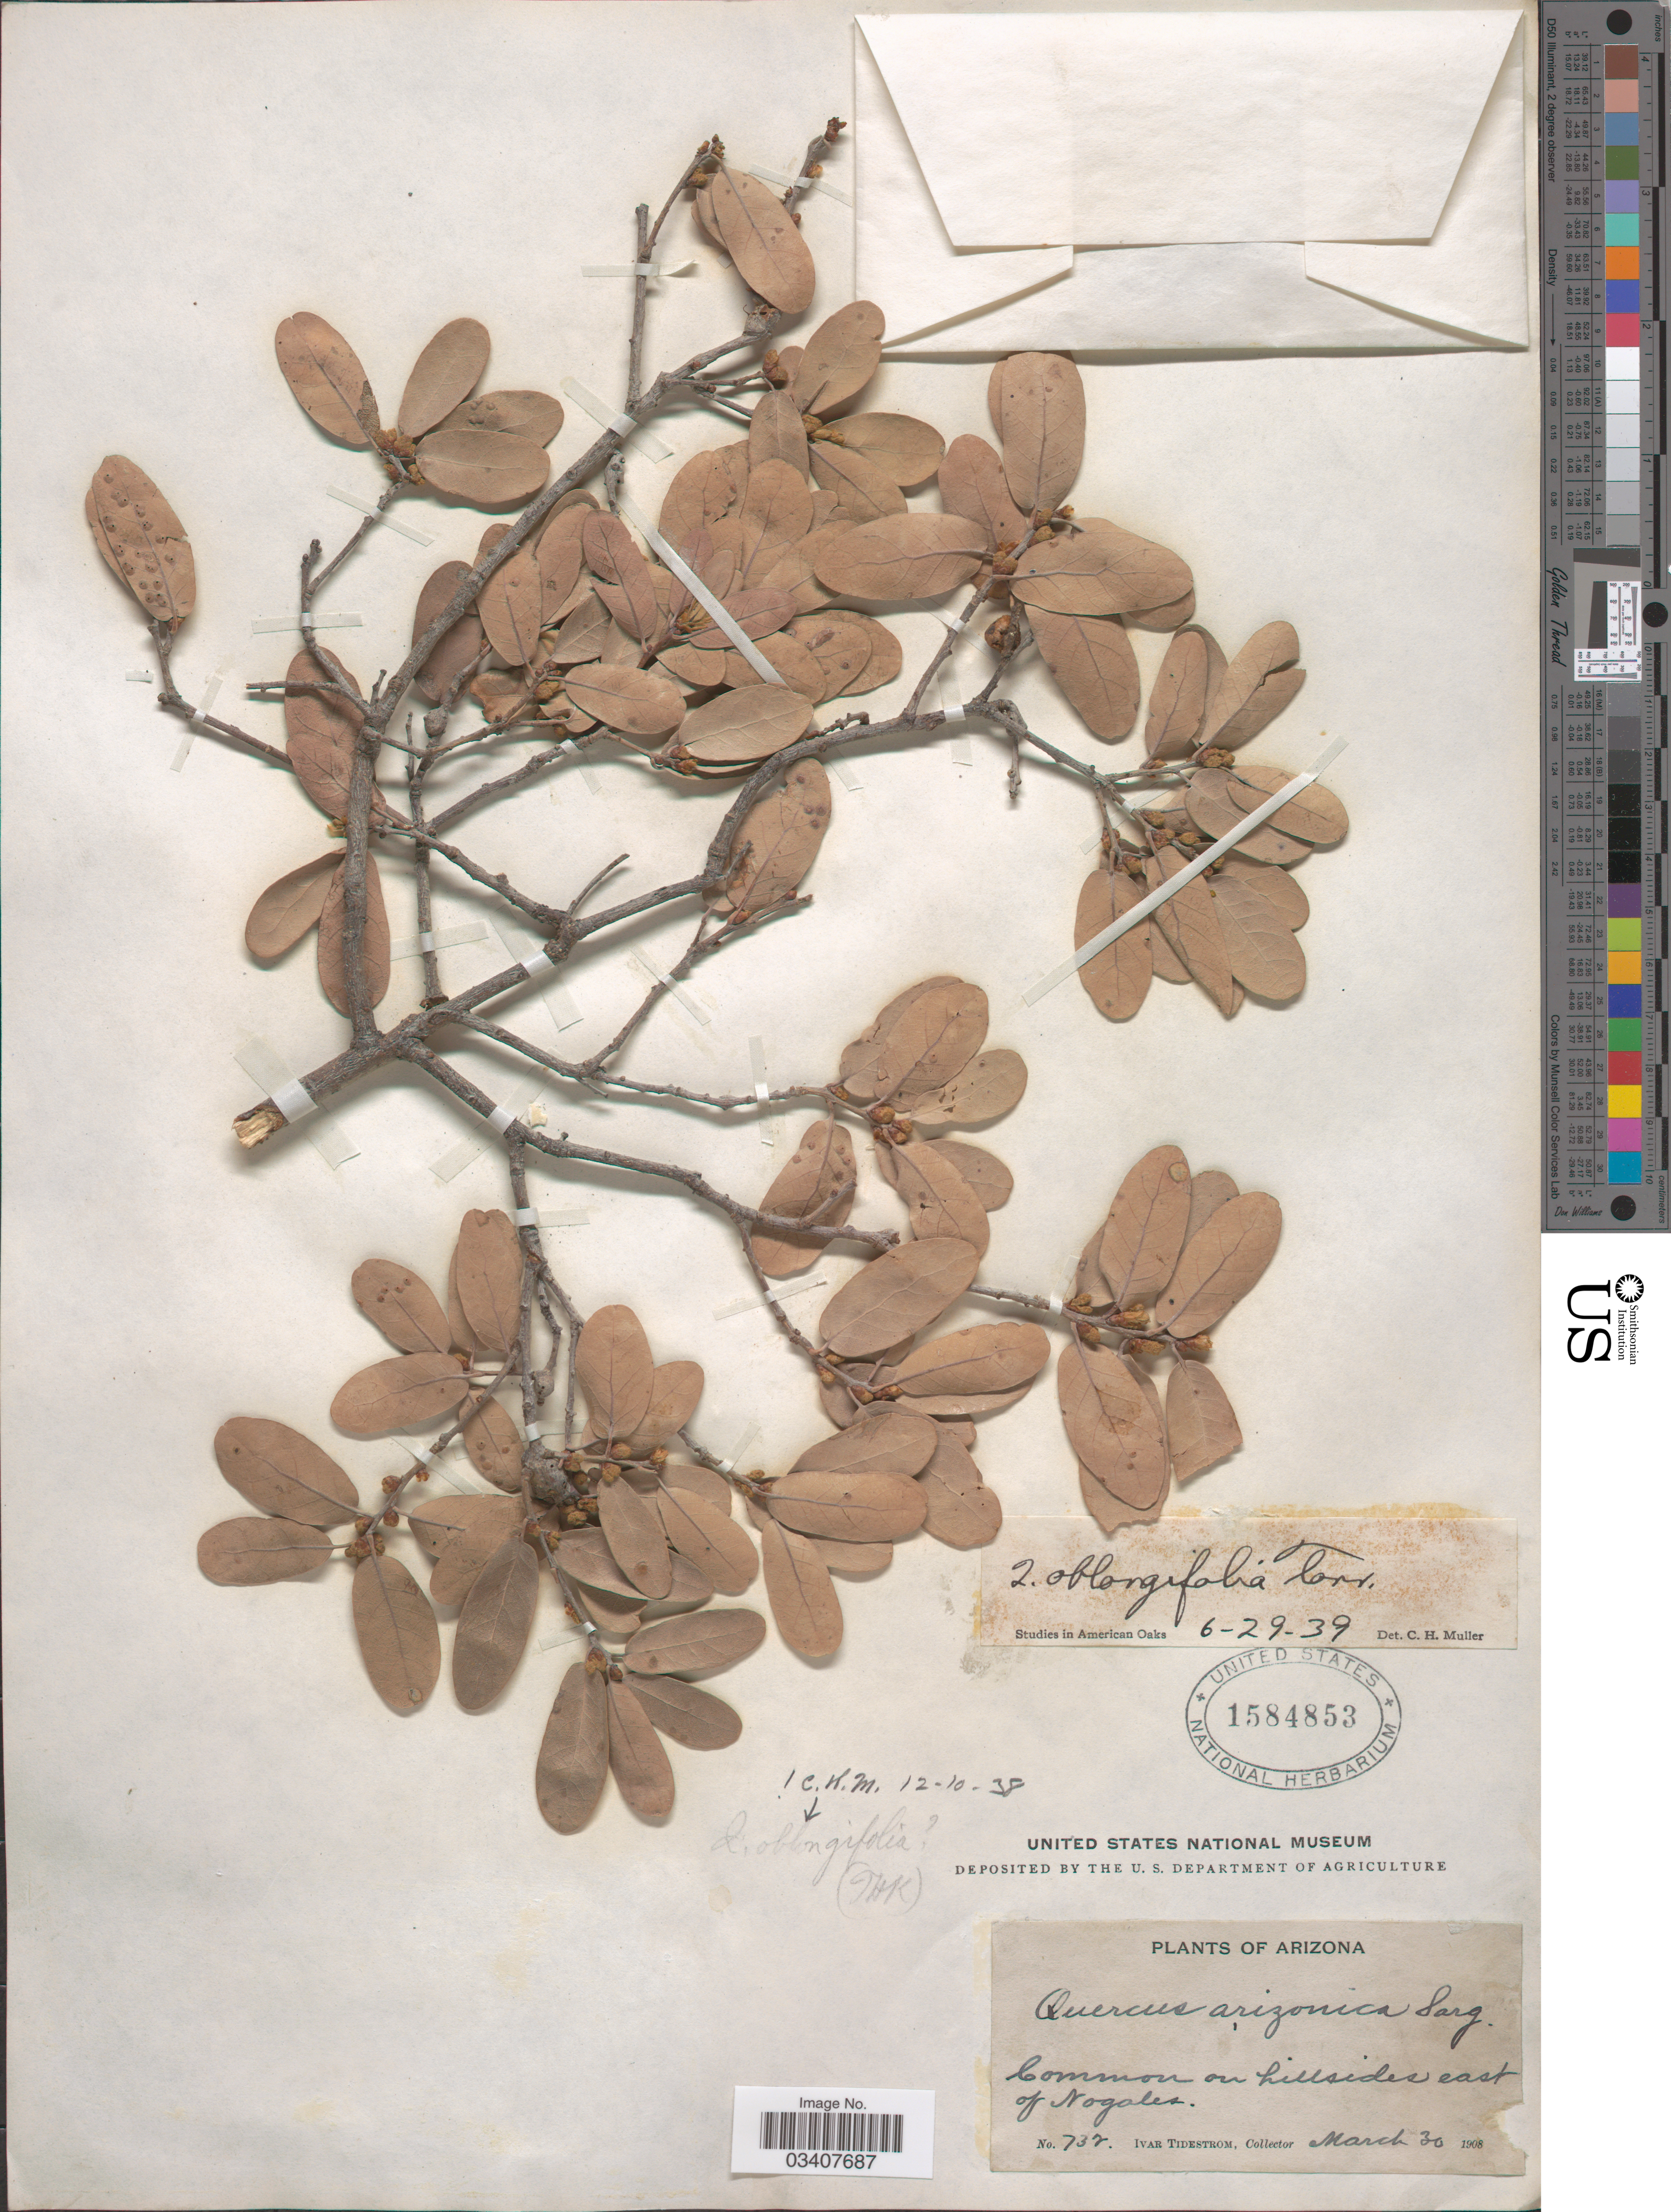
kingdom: Plantae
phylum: Tracheophyta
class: Magnoliopsida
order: Fagales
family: Fagaceae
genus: Quercus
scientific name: Quercus oblongifolia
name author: Torr.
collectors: I. F. Tidestrom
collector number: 732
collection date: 1908-03-30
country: United States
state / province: Arizona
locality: Common on hillsides east of Nogales.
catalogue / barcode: US 1584853